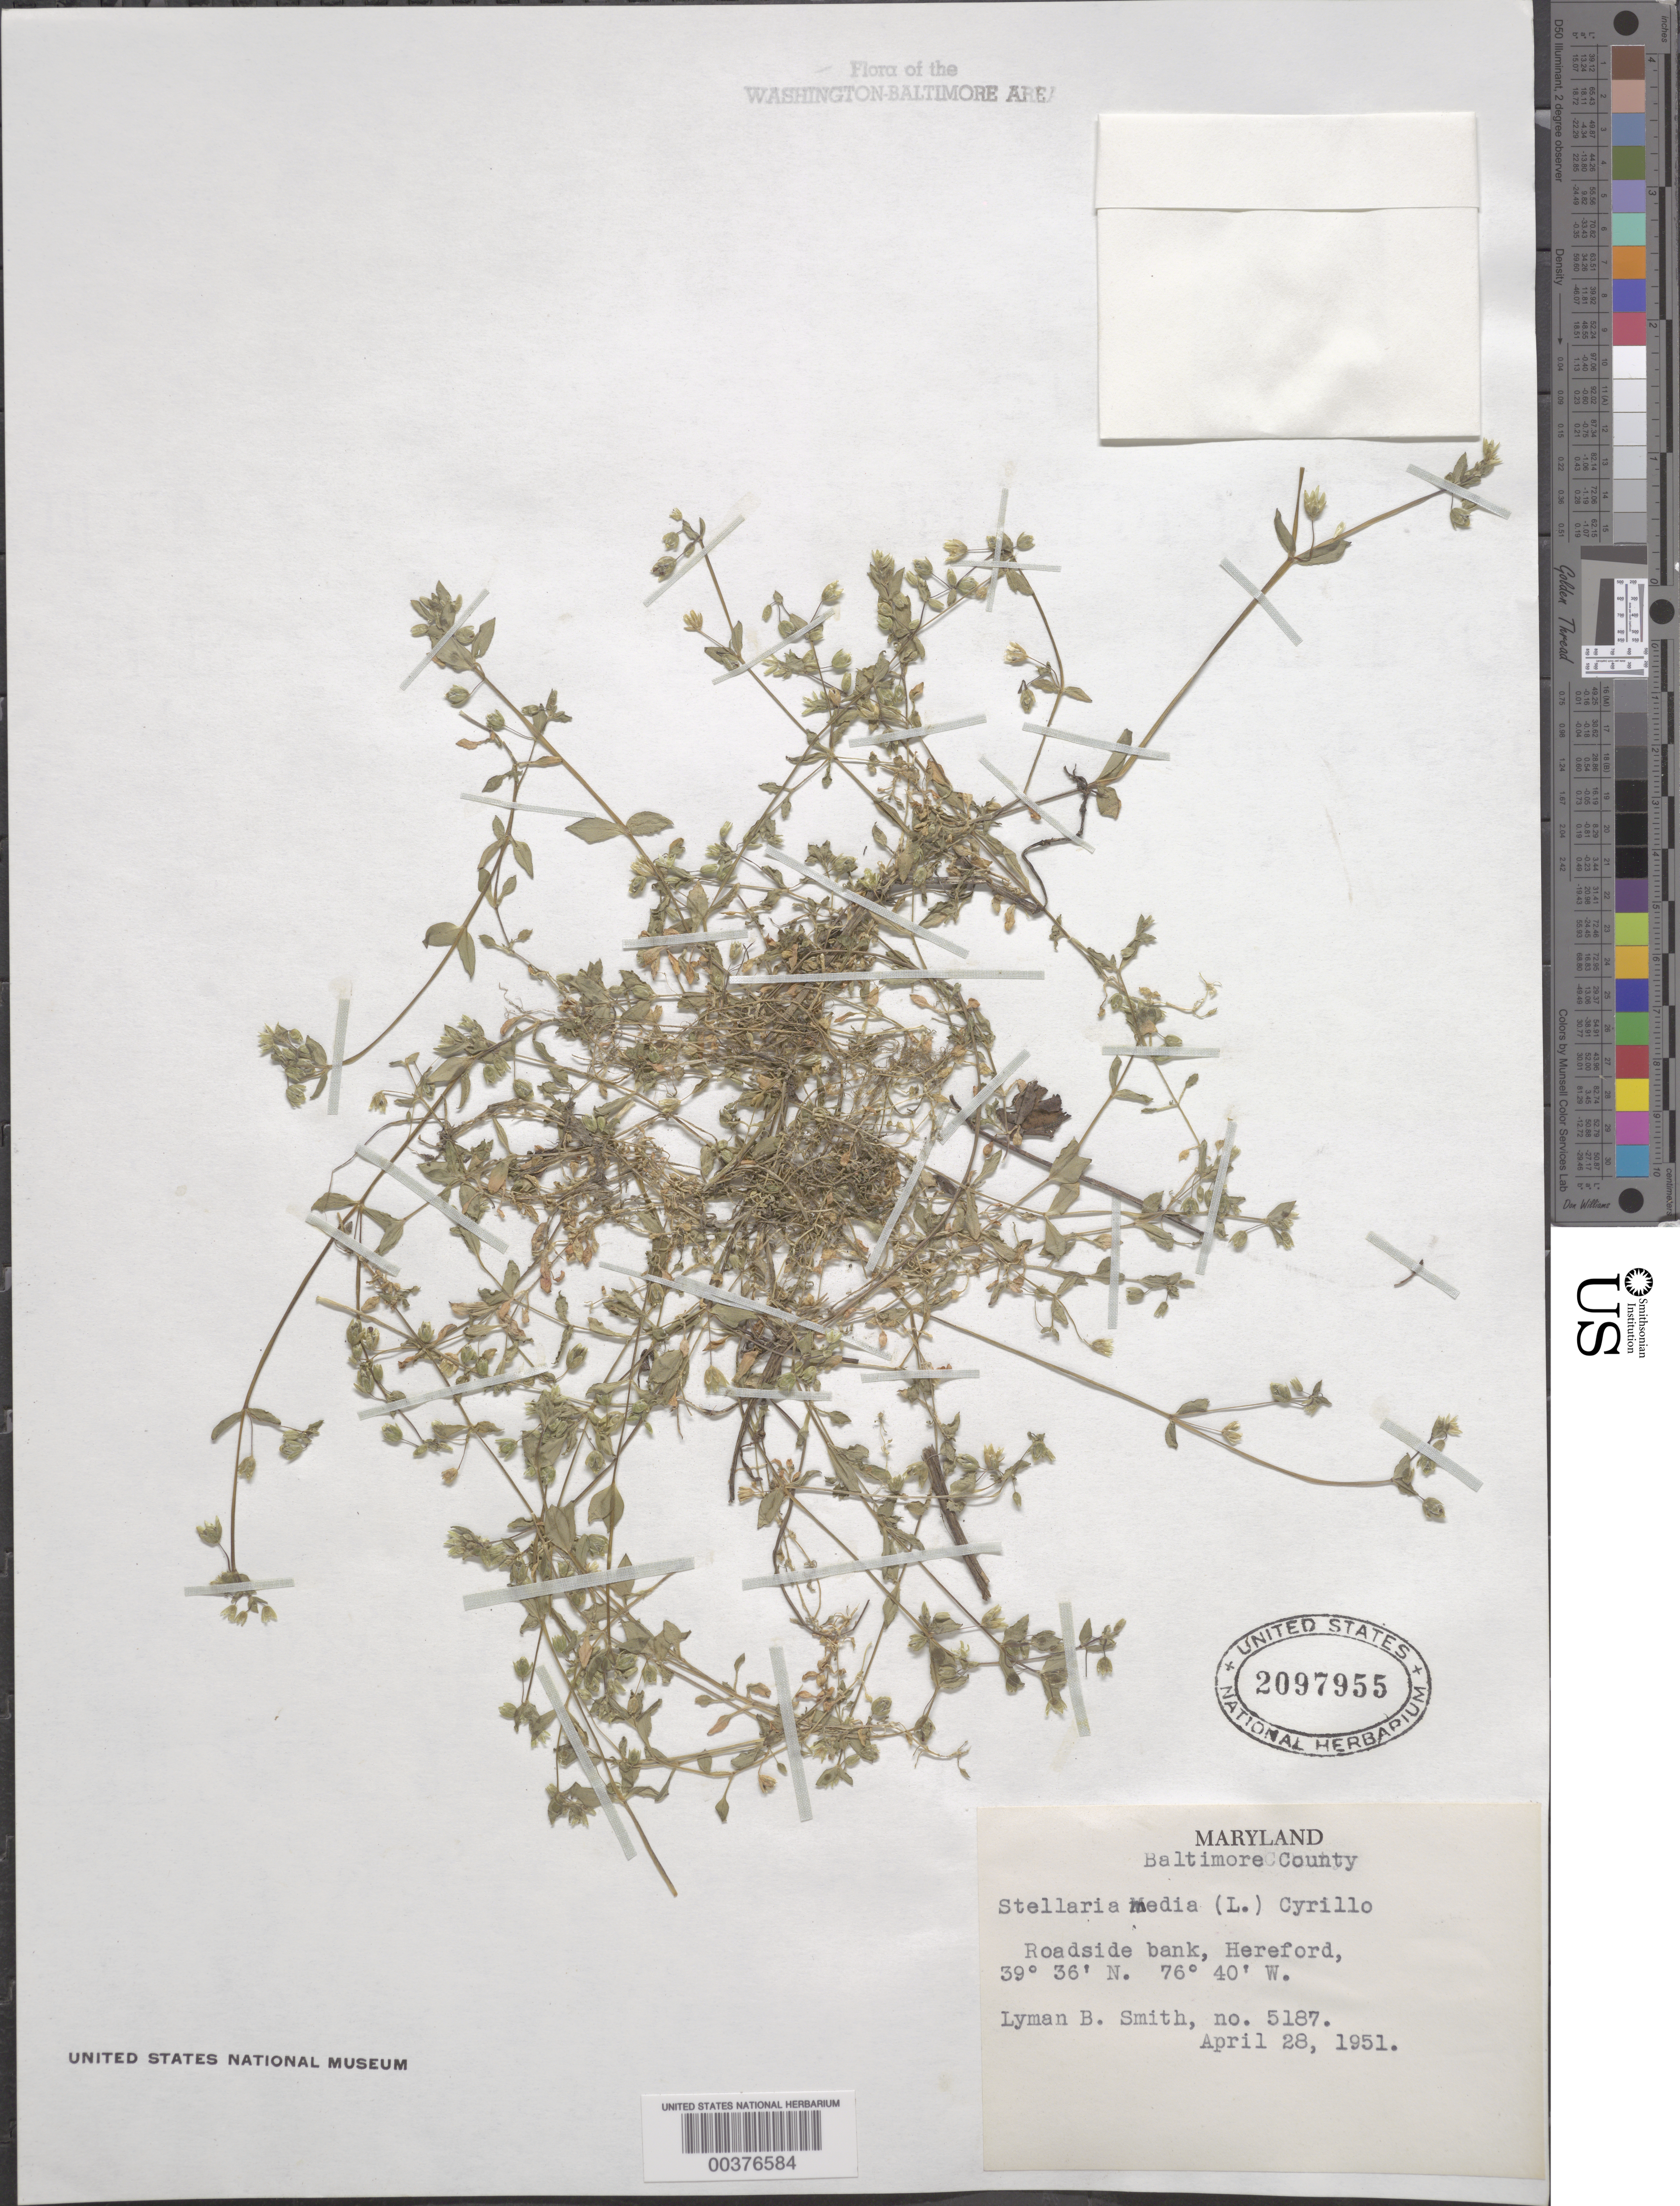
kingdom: Plantae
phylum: Tracheophyta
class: Magnoliopsida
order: Caryophyllales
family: Caryophyllaceae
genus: Stellaria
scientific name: Stellaria media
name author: (L.) Vill.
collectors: L. Smith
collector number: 5187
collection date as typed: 28 Apr 1951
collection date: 1951-04-28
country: United States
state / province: Maryland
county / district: Baltimore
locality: Hereford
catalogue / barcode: US 2097955